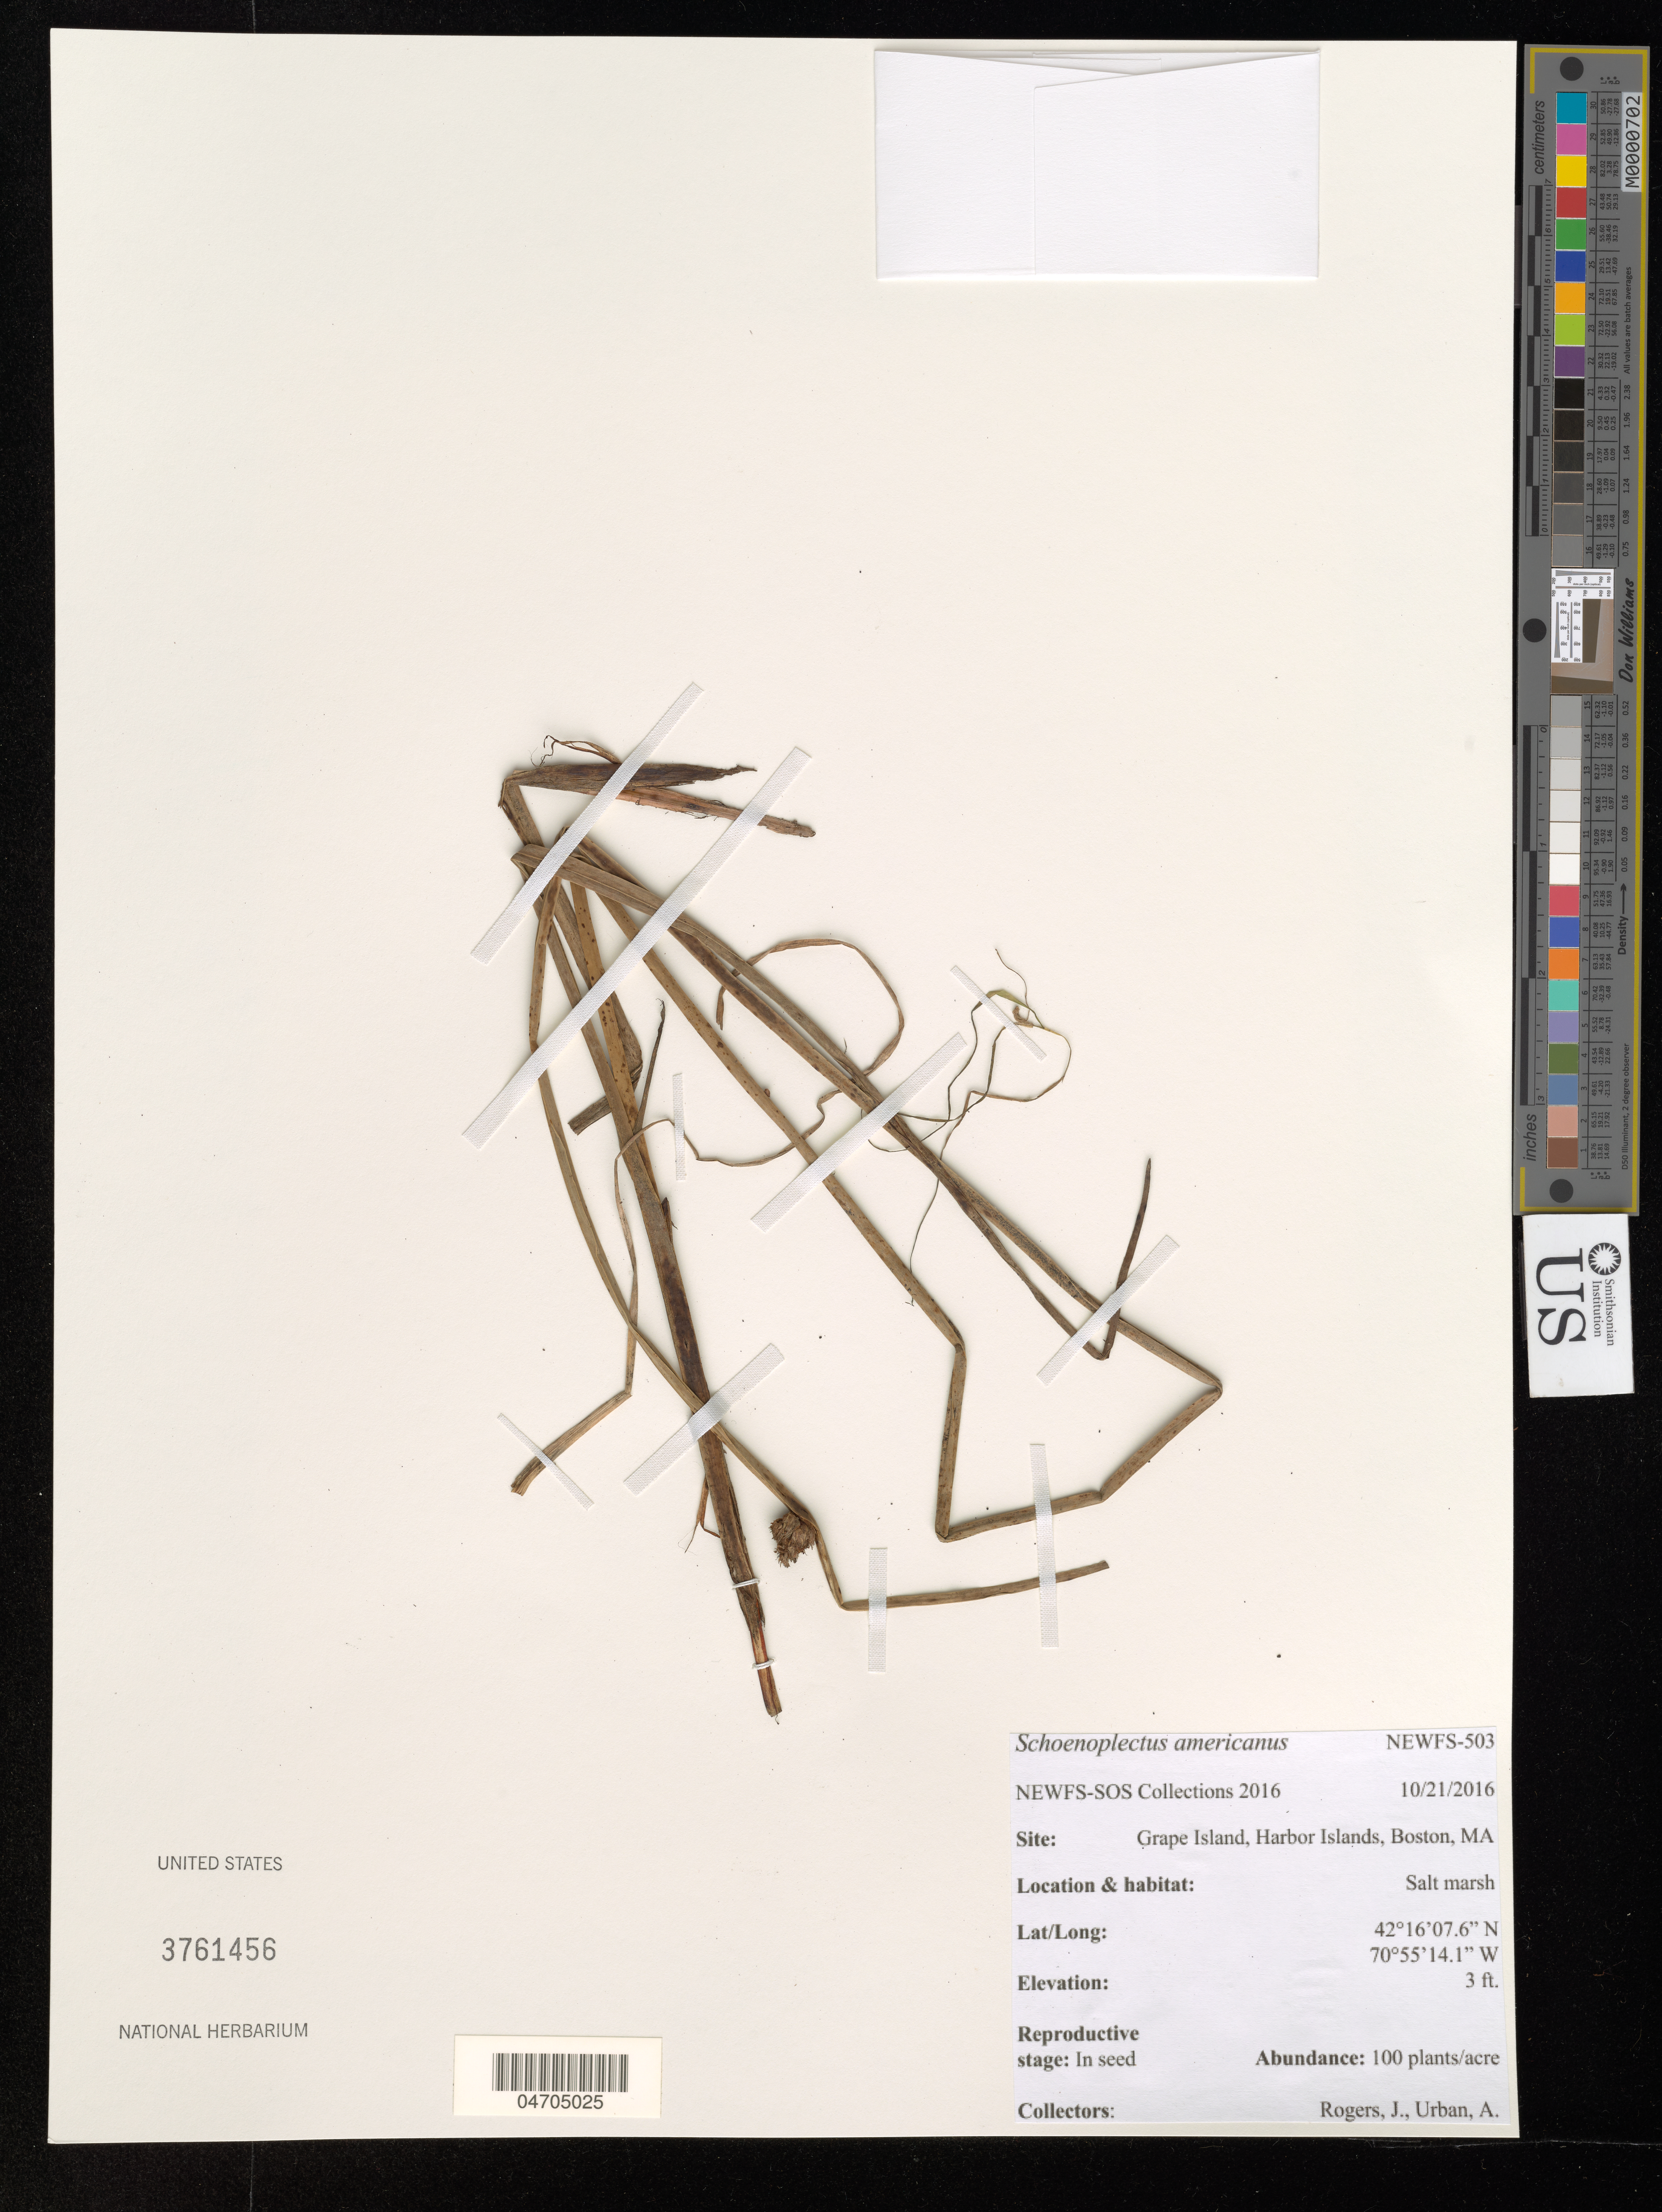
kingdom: Plantae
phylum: Tracheophyta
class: Liliopsida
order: Poales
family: Cyperaceae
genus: Schoenoplectus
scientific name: Schoenoplectus americanus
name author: (Pers.) Volkart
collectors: J. Rogers & A. Urban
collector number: NEWFS-503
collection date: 2016-10-21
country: United States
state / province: Massachusetts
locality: Grape Island, Harbor Islands, Boston.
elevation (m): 1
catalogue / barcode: US 3761456